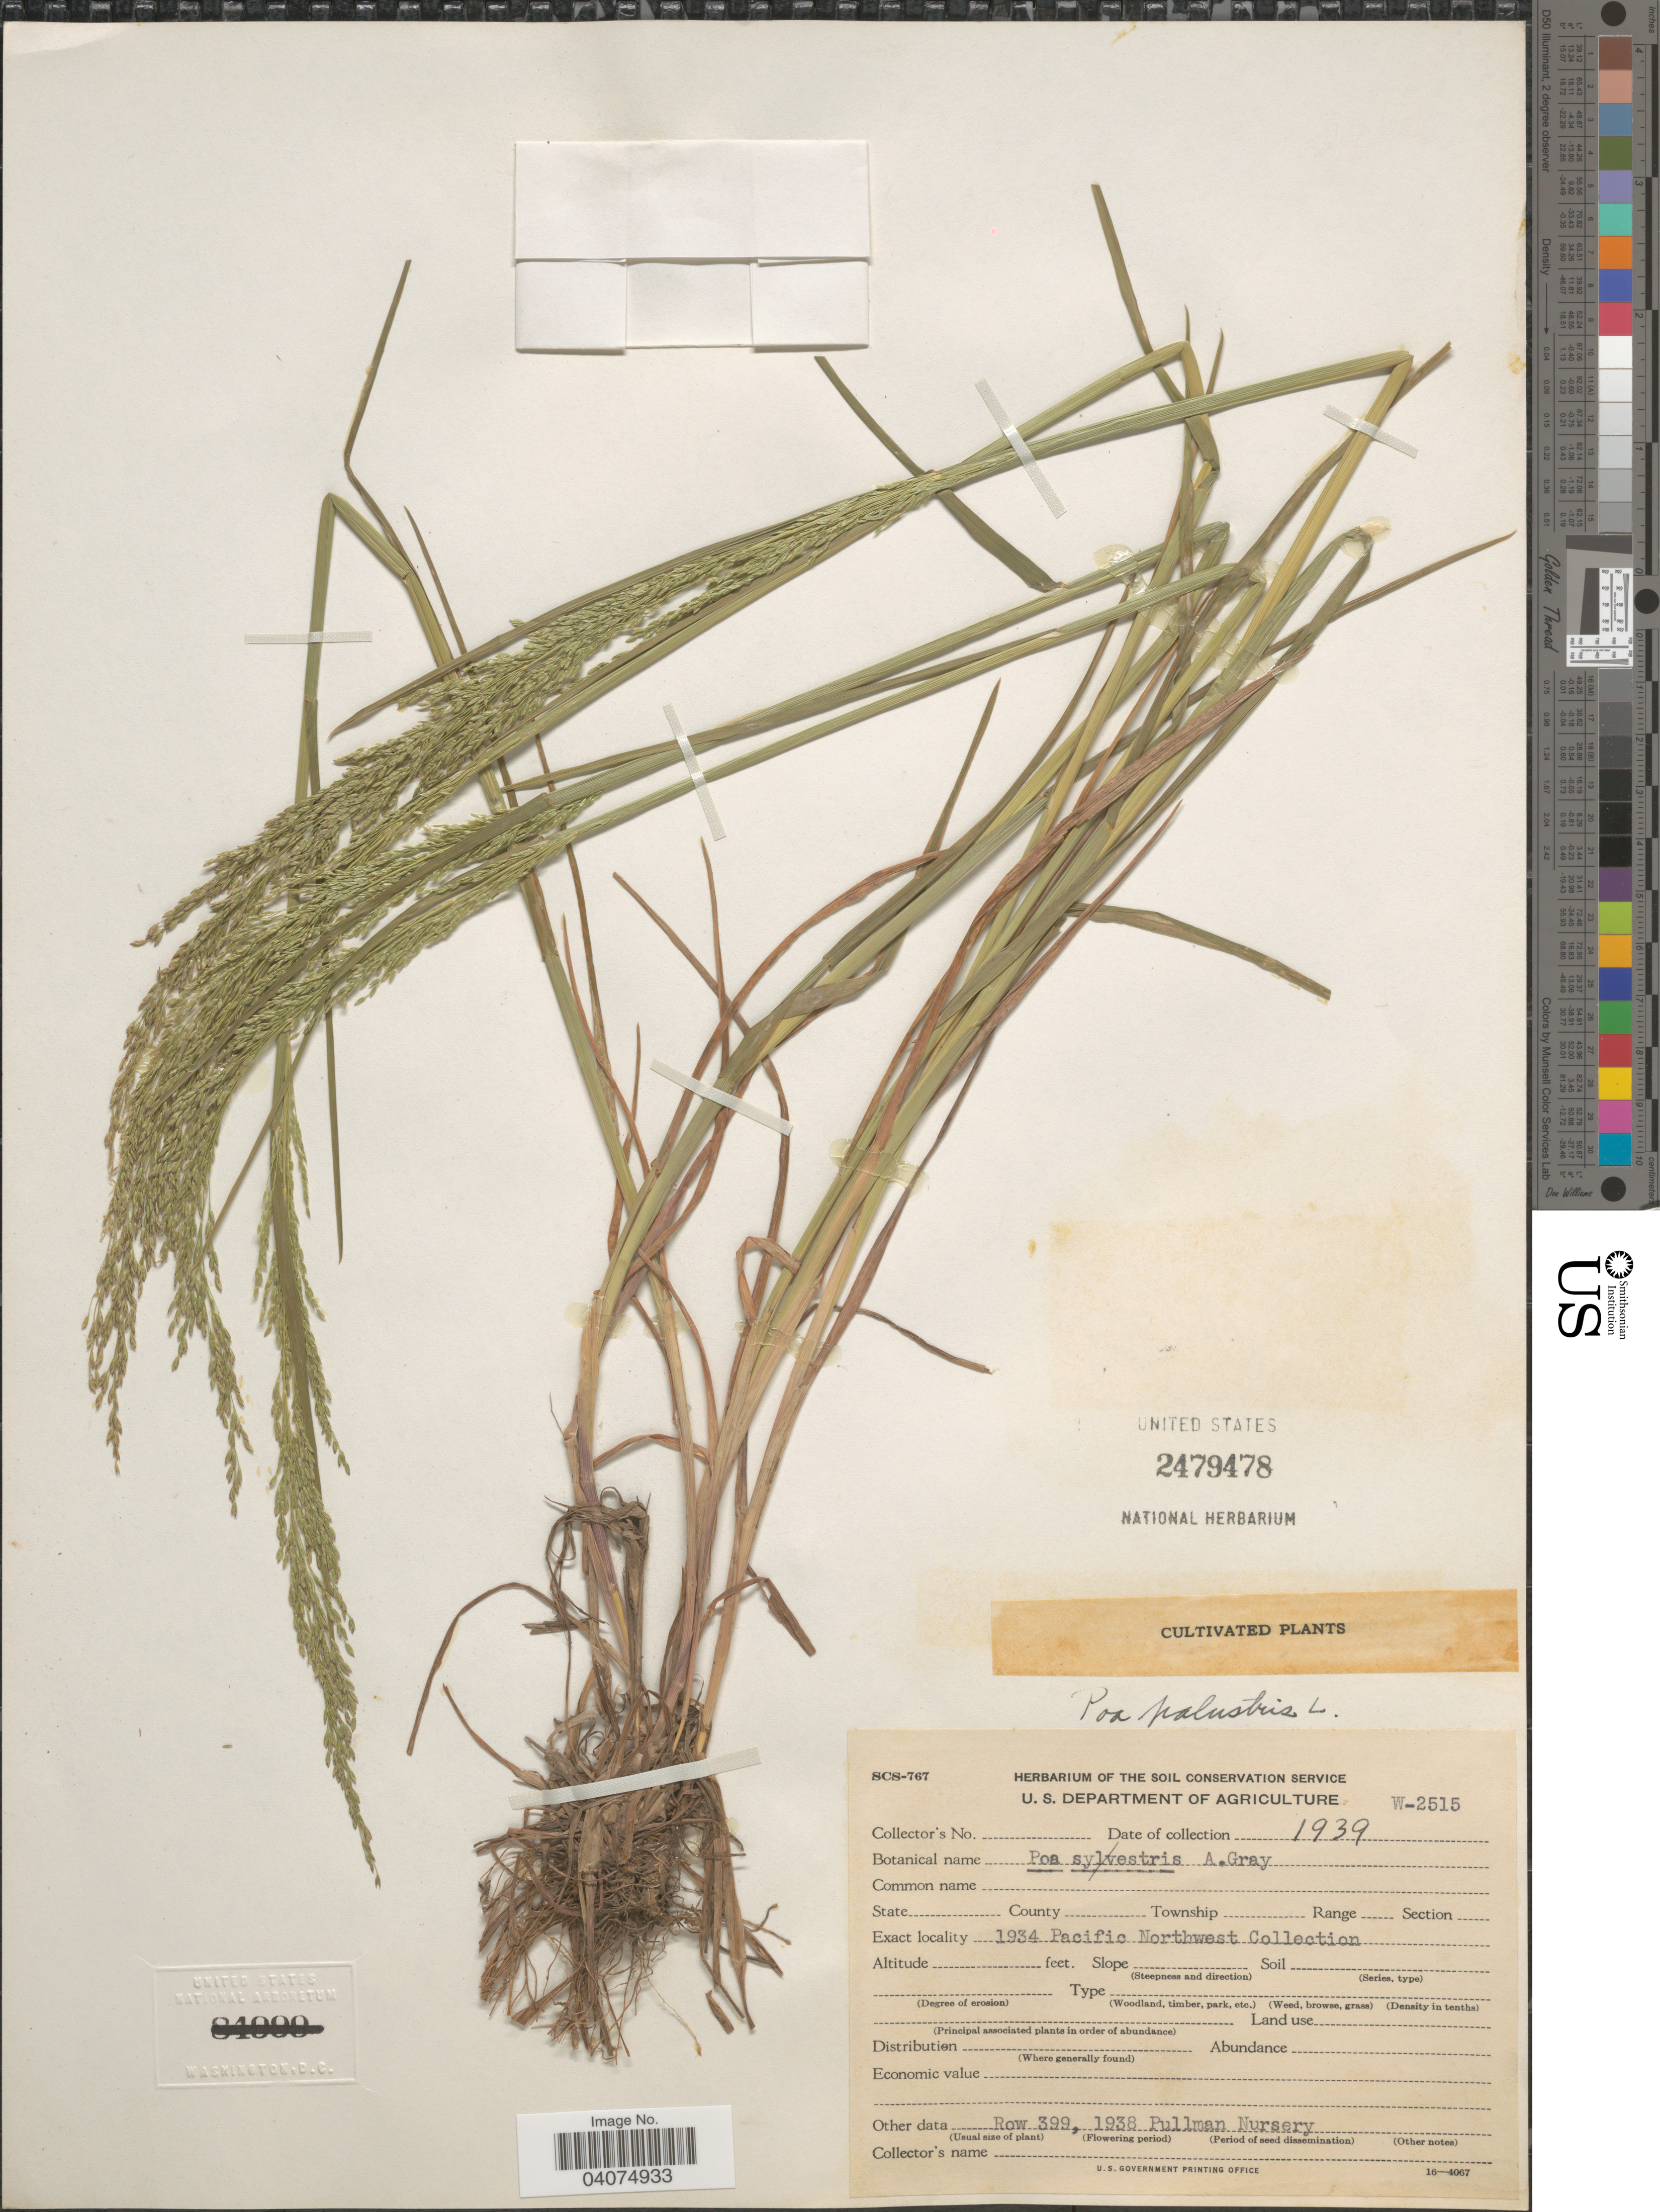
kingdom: Plantae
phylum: Tracheophyta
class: Liliopsida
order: Poales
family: Poaceae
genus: Poa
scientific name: Poa palustris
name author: L.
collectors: Herbarium of the Soil Conservation Service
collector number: W-2515?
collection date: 1939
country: United States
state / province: Washington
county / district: Whitman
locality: Row 399, 1938 Pullman Nursery.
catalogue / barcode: US 2479478